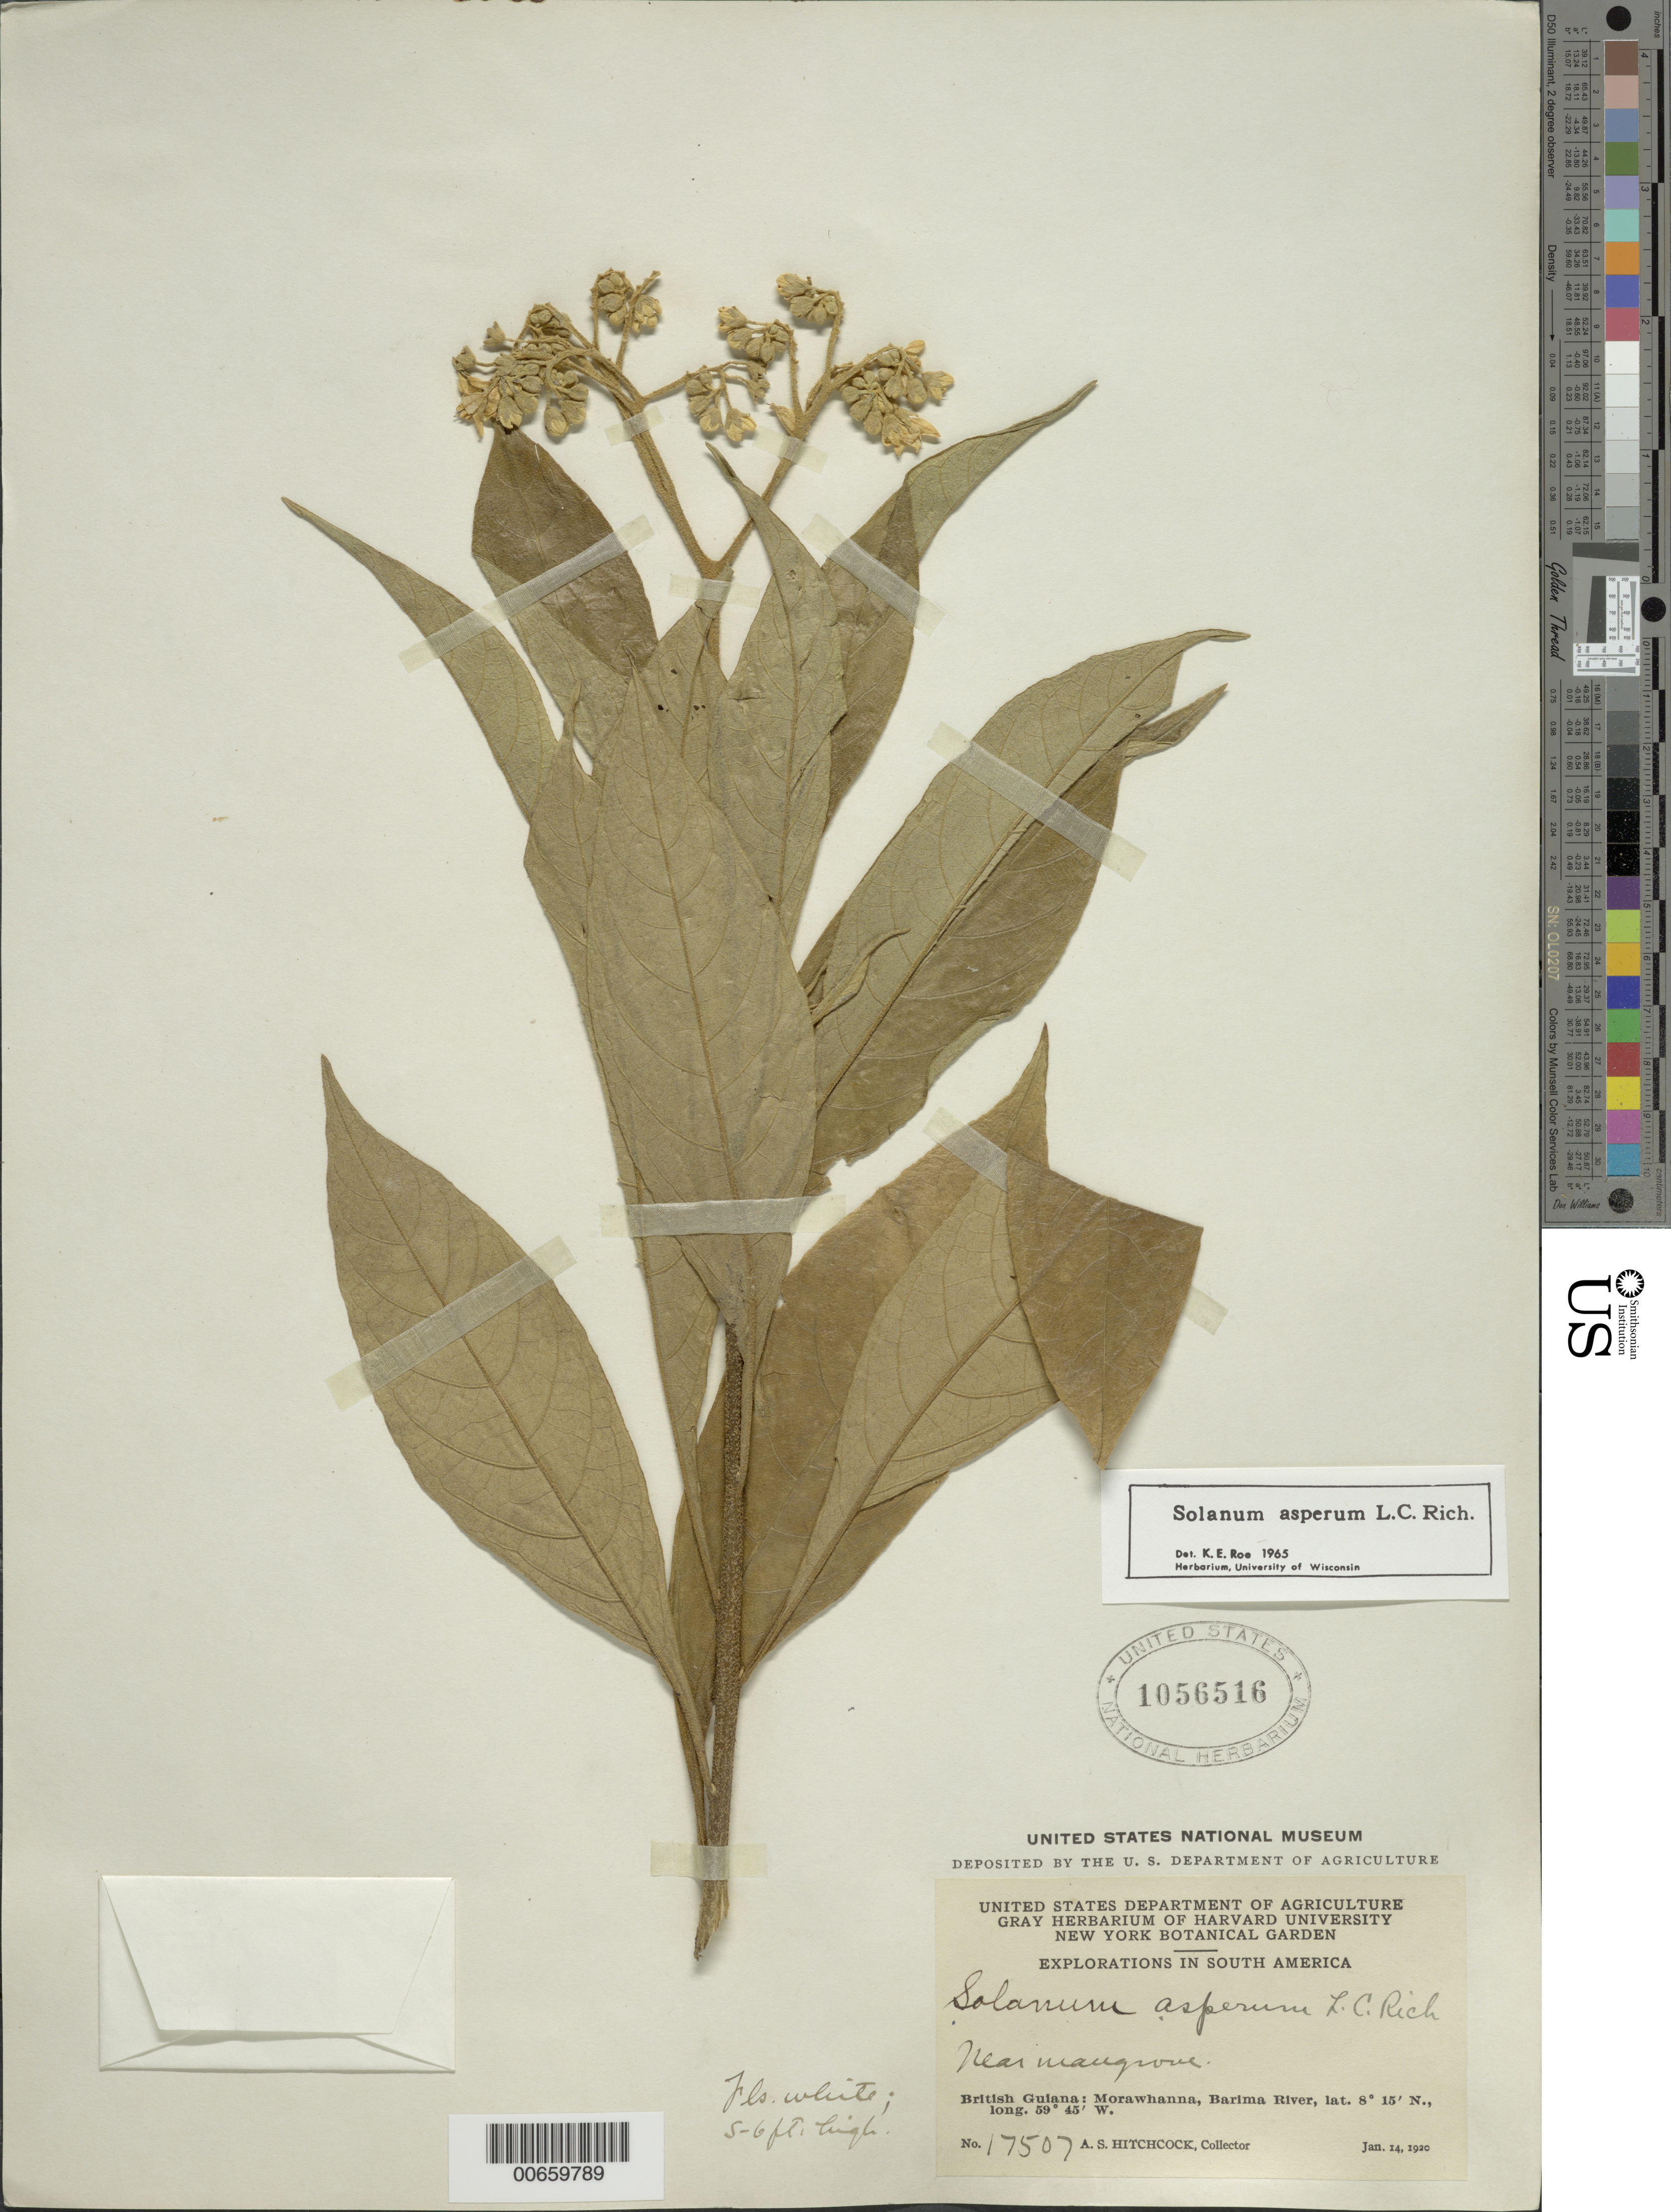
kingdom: Plantae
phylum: Tracheophyta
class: Magnoliopsida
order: Solanales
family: Solanaceae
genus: Solanum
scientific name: Solanum asperum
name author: Rich.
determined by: Roe, K. E.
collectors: A. S. Hitchcock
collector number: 17507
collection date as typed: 1 Jan 1920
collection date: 1920-01-01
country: Guyana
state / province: Barima-Waini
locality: Morawhanna, vic., Barima R.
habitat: near mangrove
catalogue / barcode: US 1056516